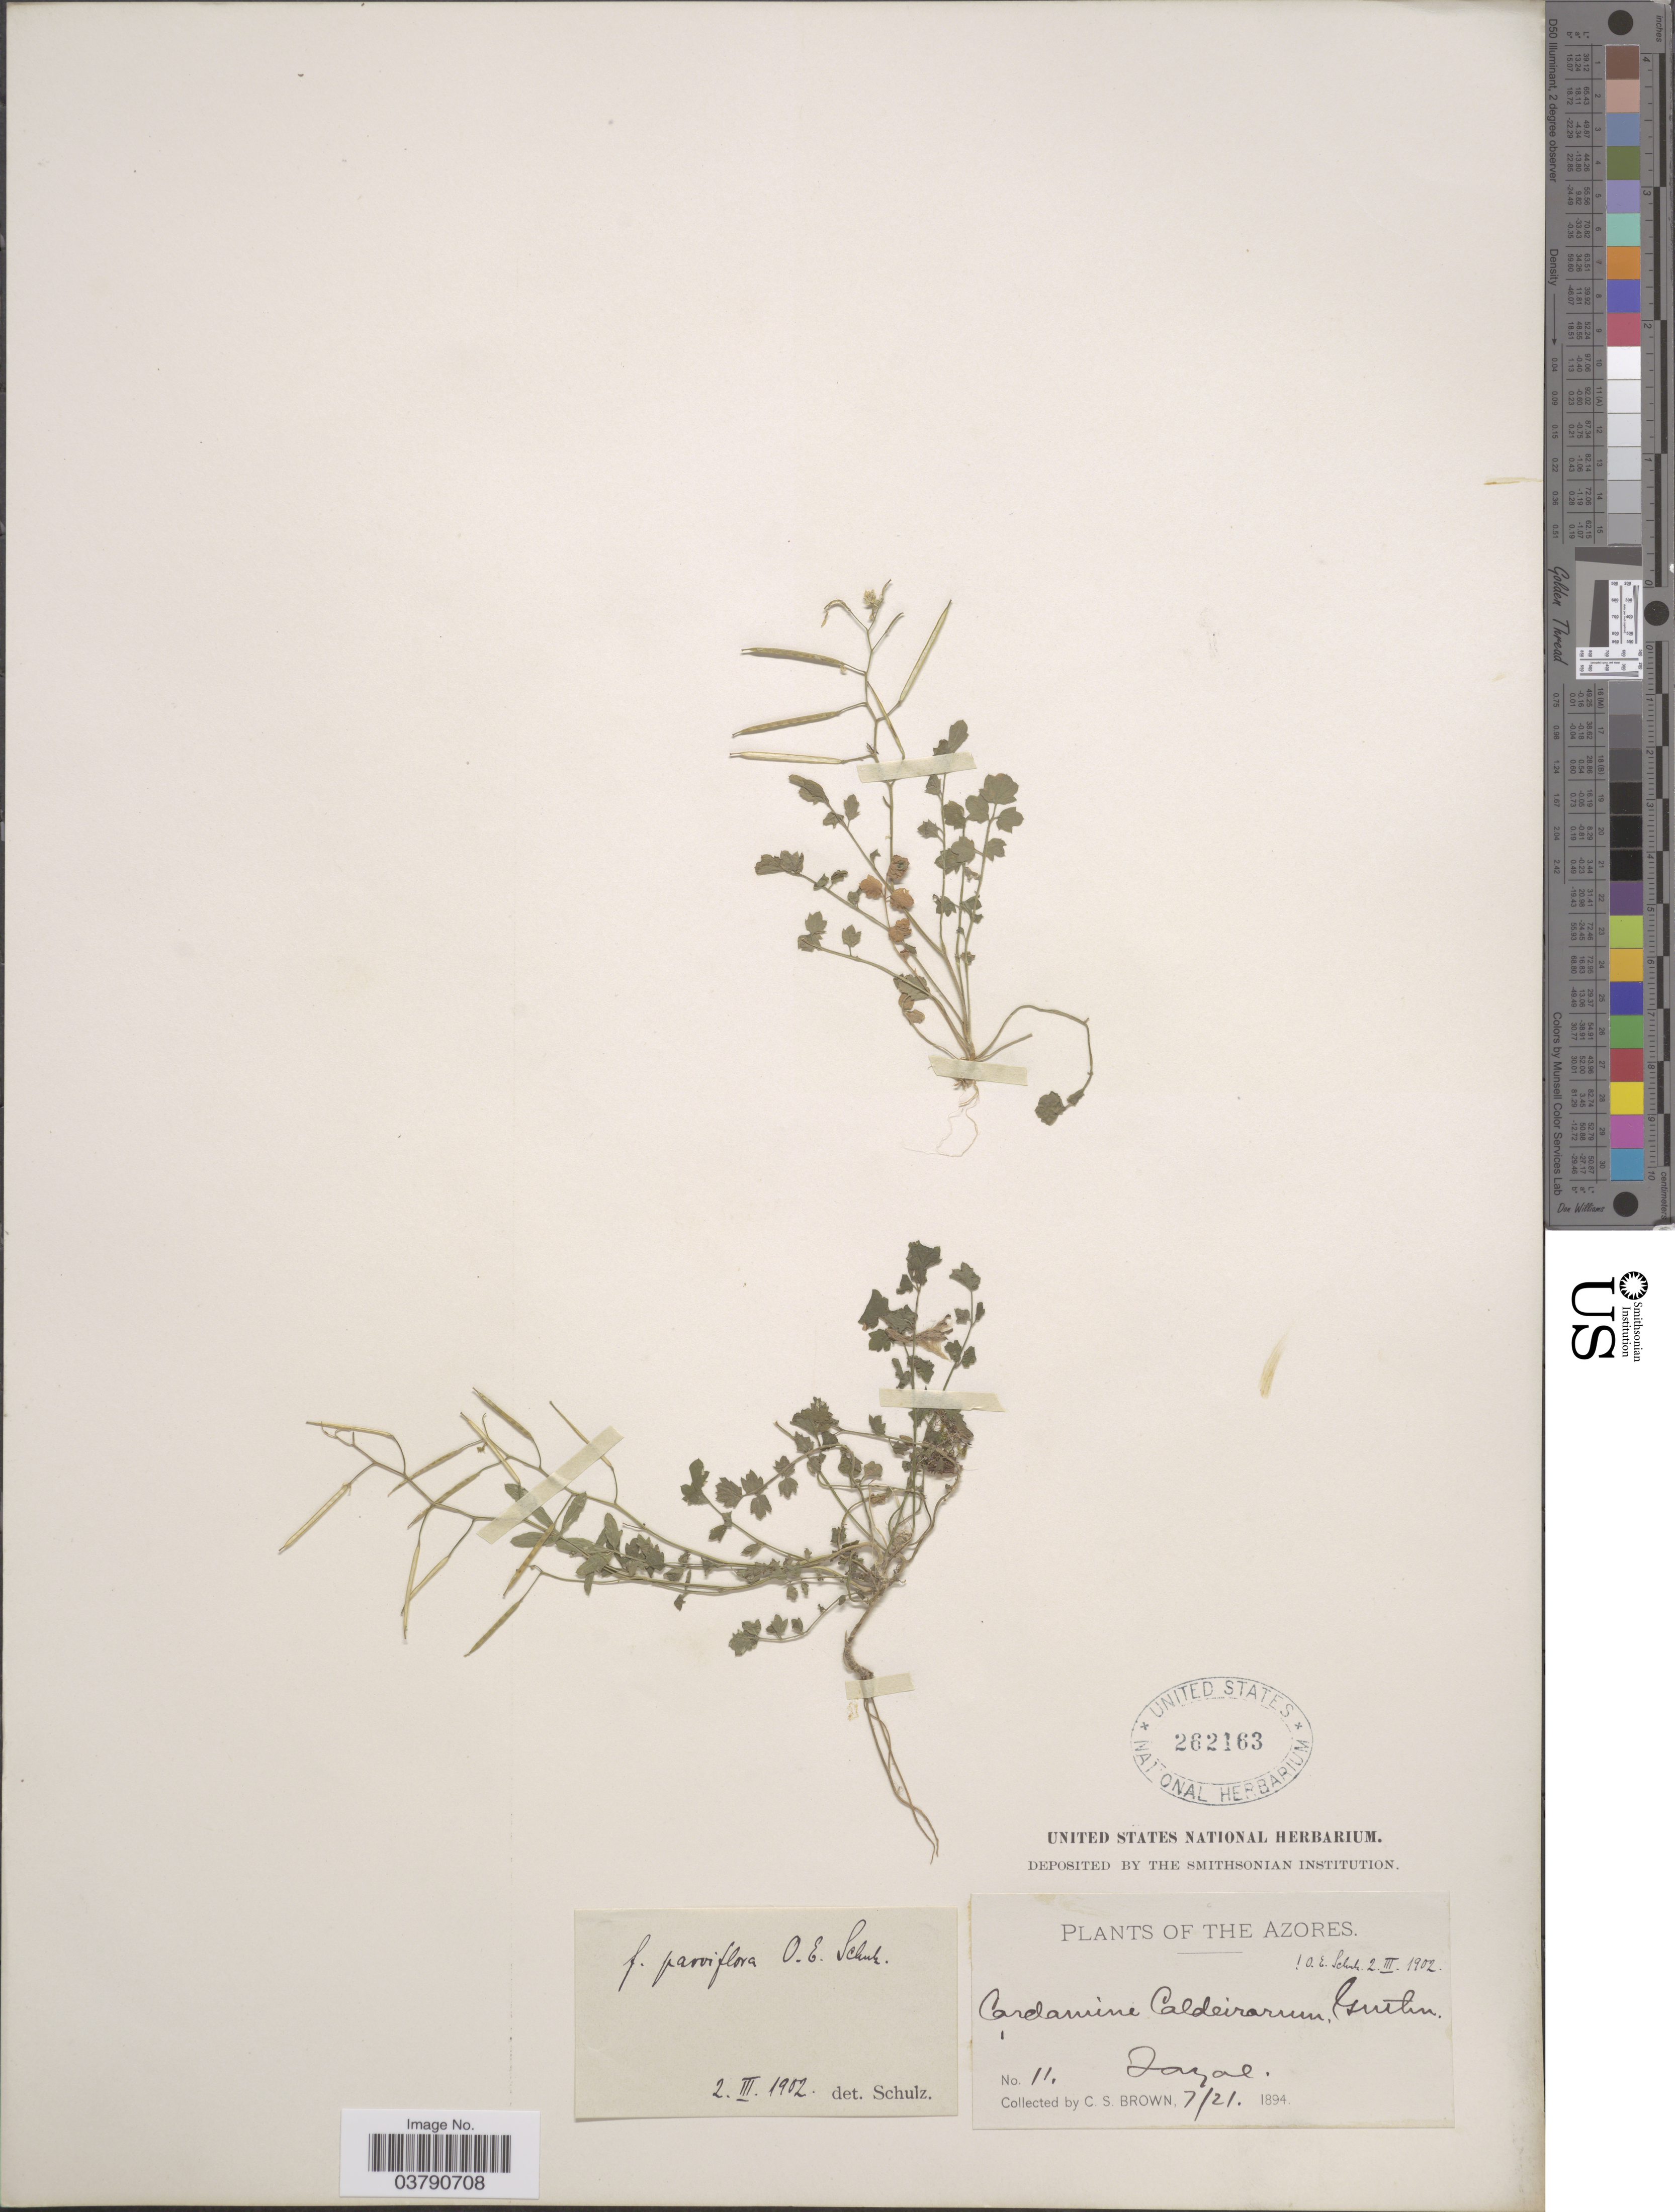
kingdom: Plantae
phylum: Tracheophyta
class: Magnoliopsida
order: Brassicales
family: Brassicaceae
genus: Cardamine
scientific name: Cardamine caldeirarum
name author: Guthnick ex Seub.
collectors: C. S. Brown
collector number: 11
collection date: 1894-07-21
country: Portugal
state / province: Azores (Aut. Reg.)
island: Faial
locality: Fayal.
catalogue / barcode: US 262163